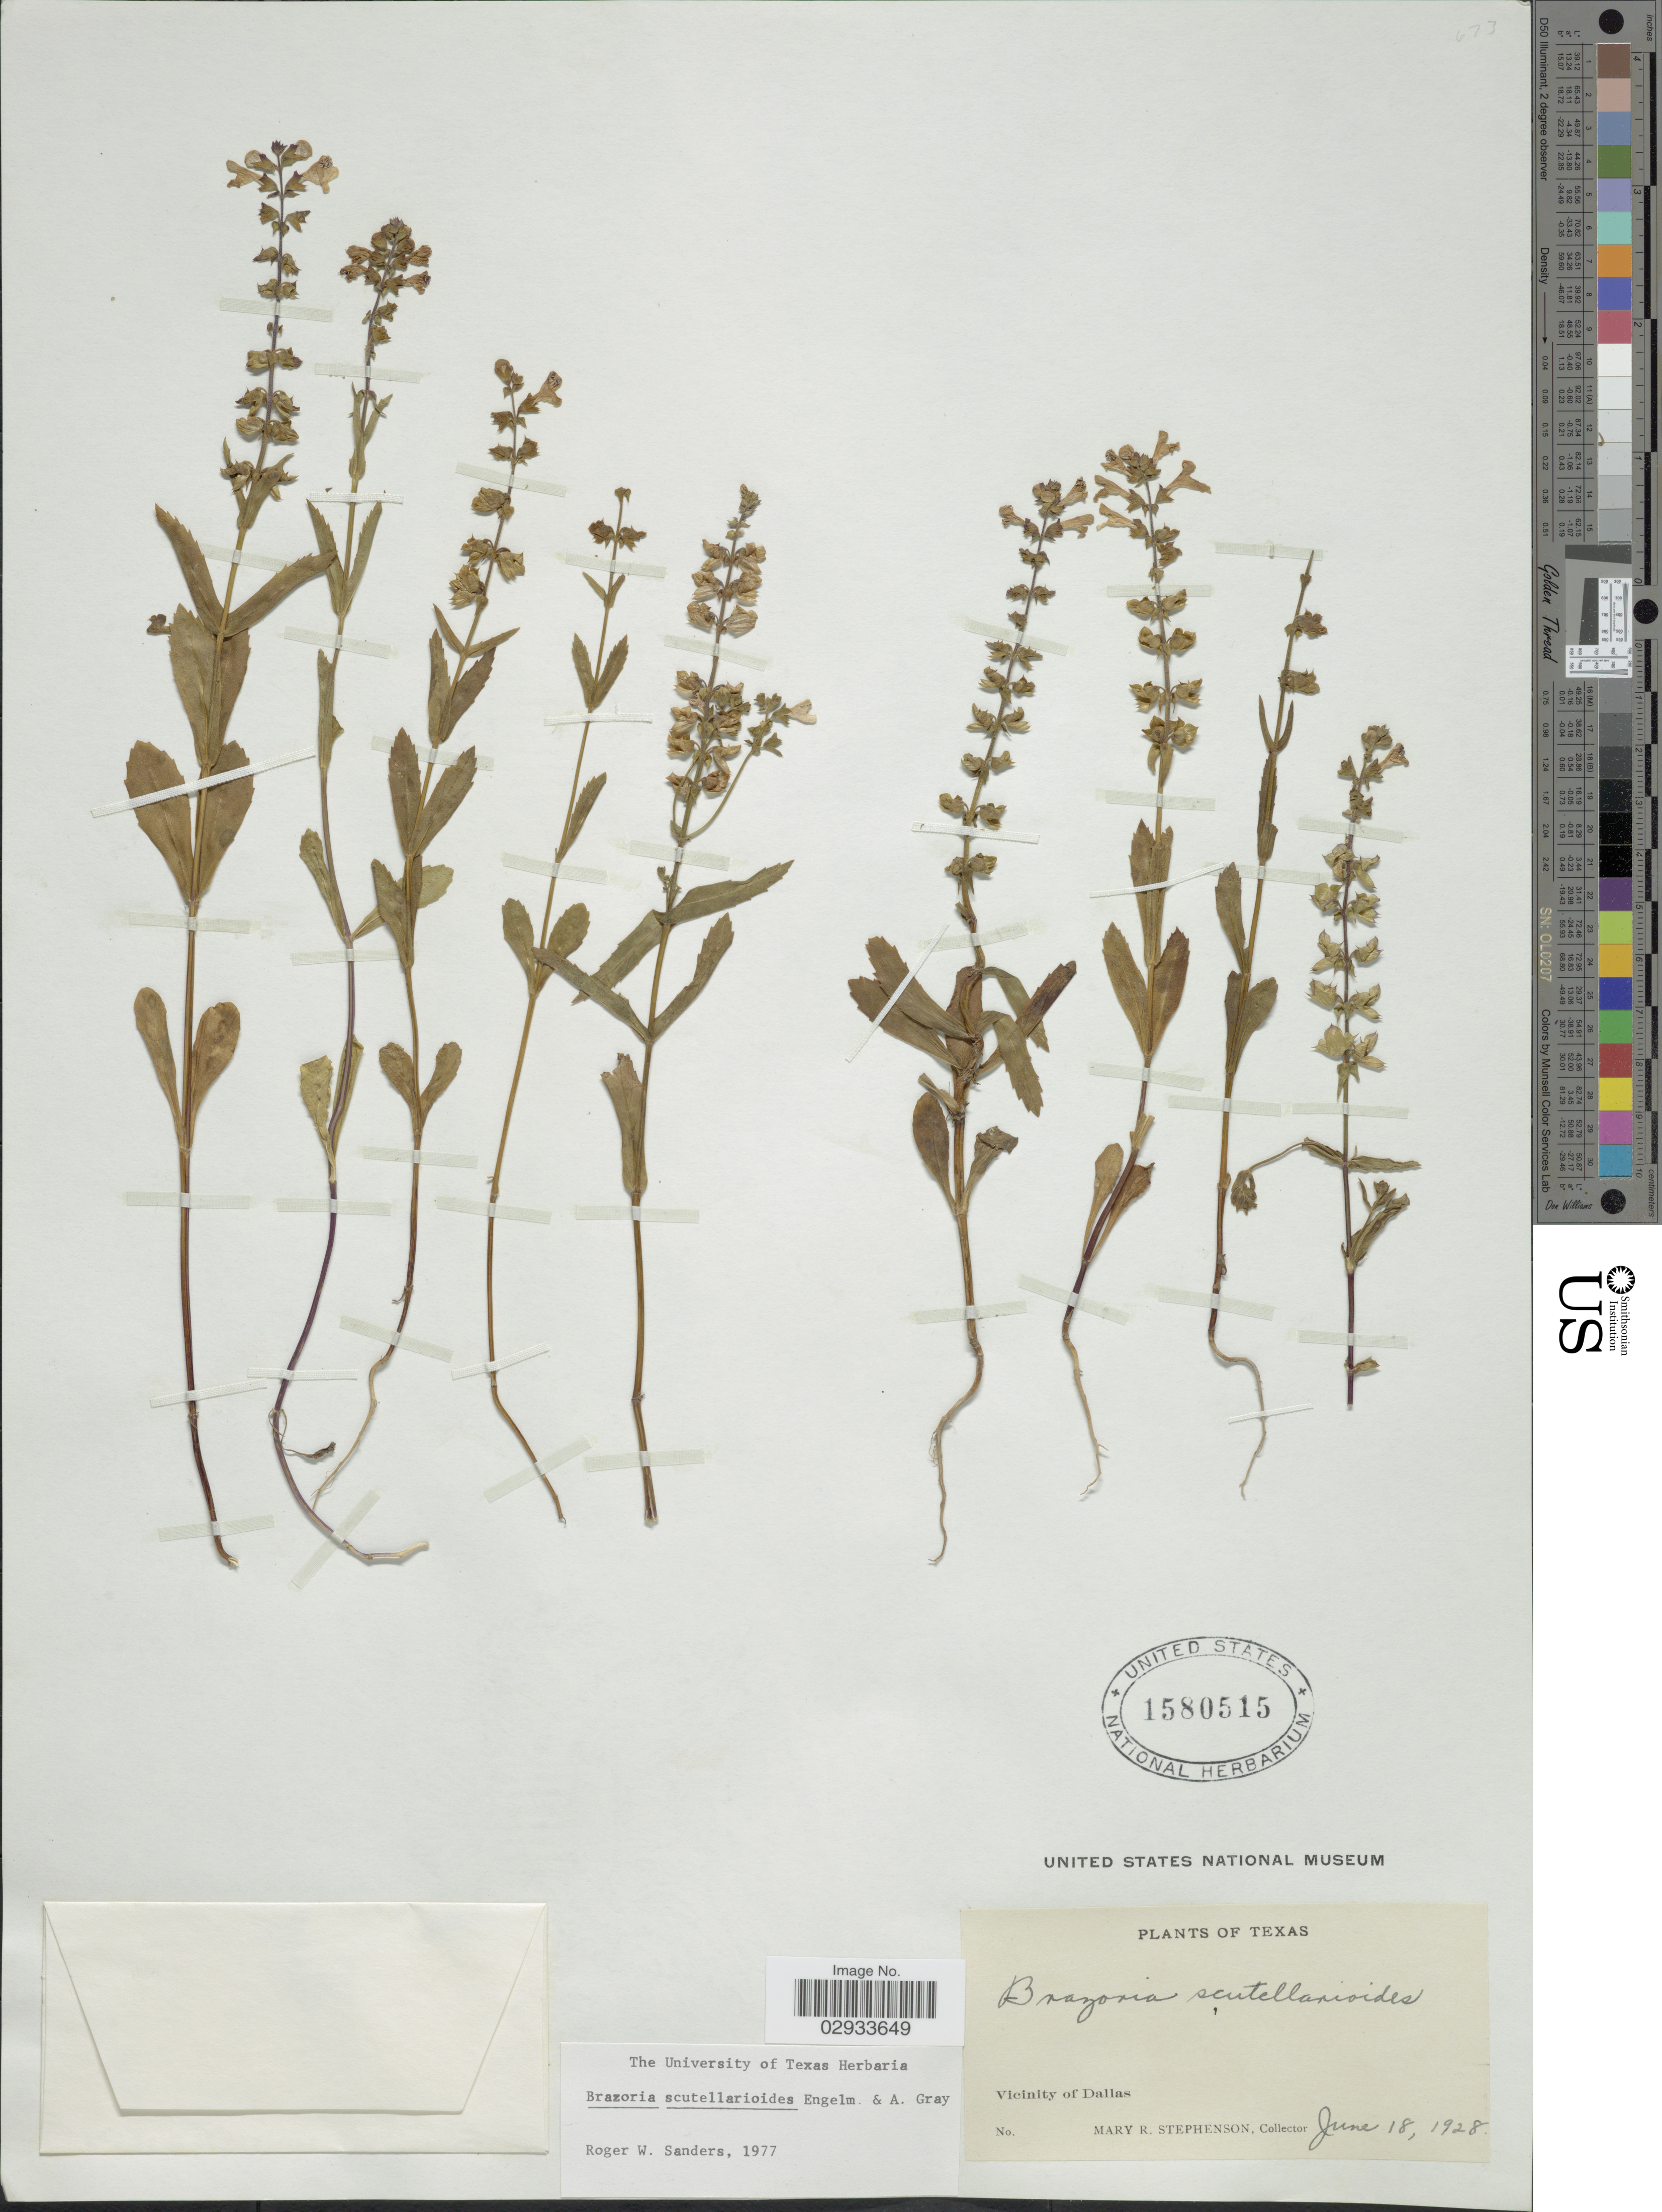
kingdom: Plantae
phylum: Tracheophyta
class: Magnoliopsida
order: Lamiales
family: Lamiaceae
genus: Brazoria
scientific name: Brazoria scutellarioides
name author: Engelm. & A. Gray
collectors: M. Stephenson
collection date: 1928-06-18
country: United States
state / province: Texas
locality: Vicinity of Dallas.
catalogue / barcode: US 1580515